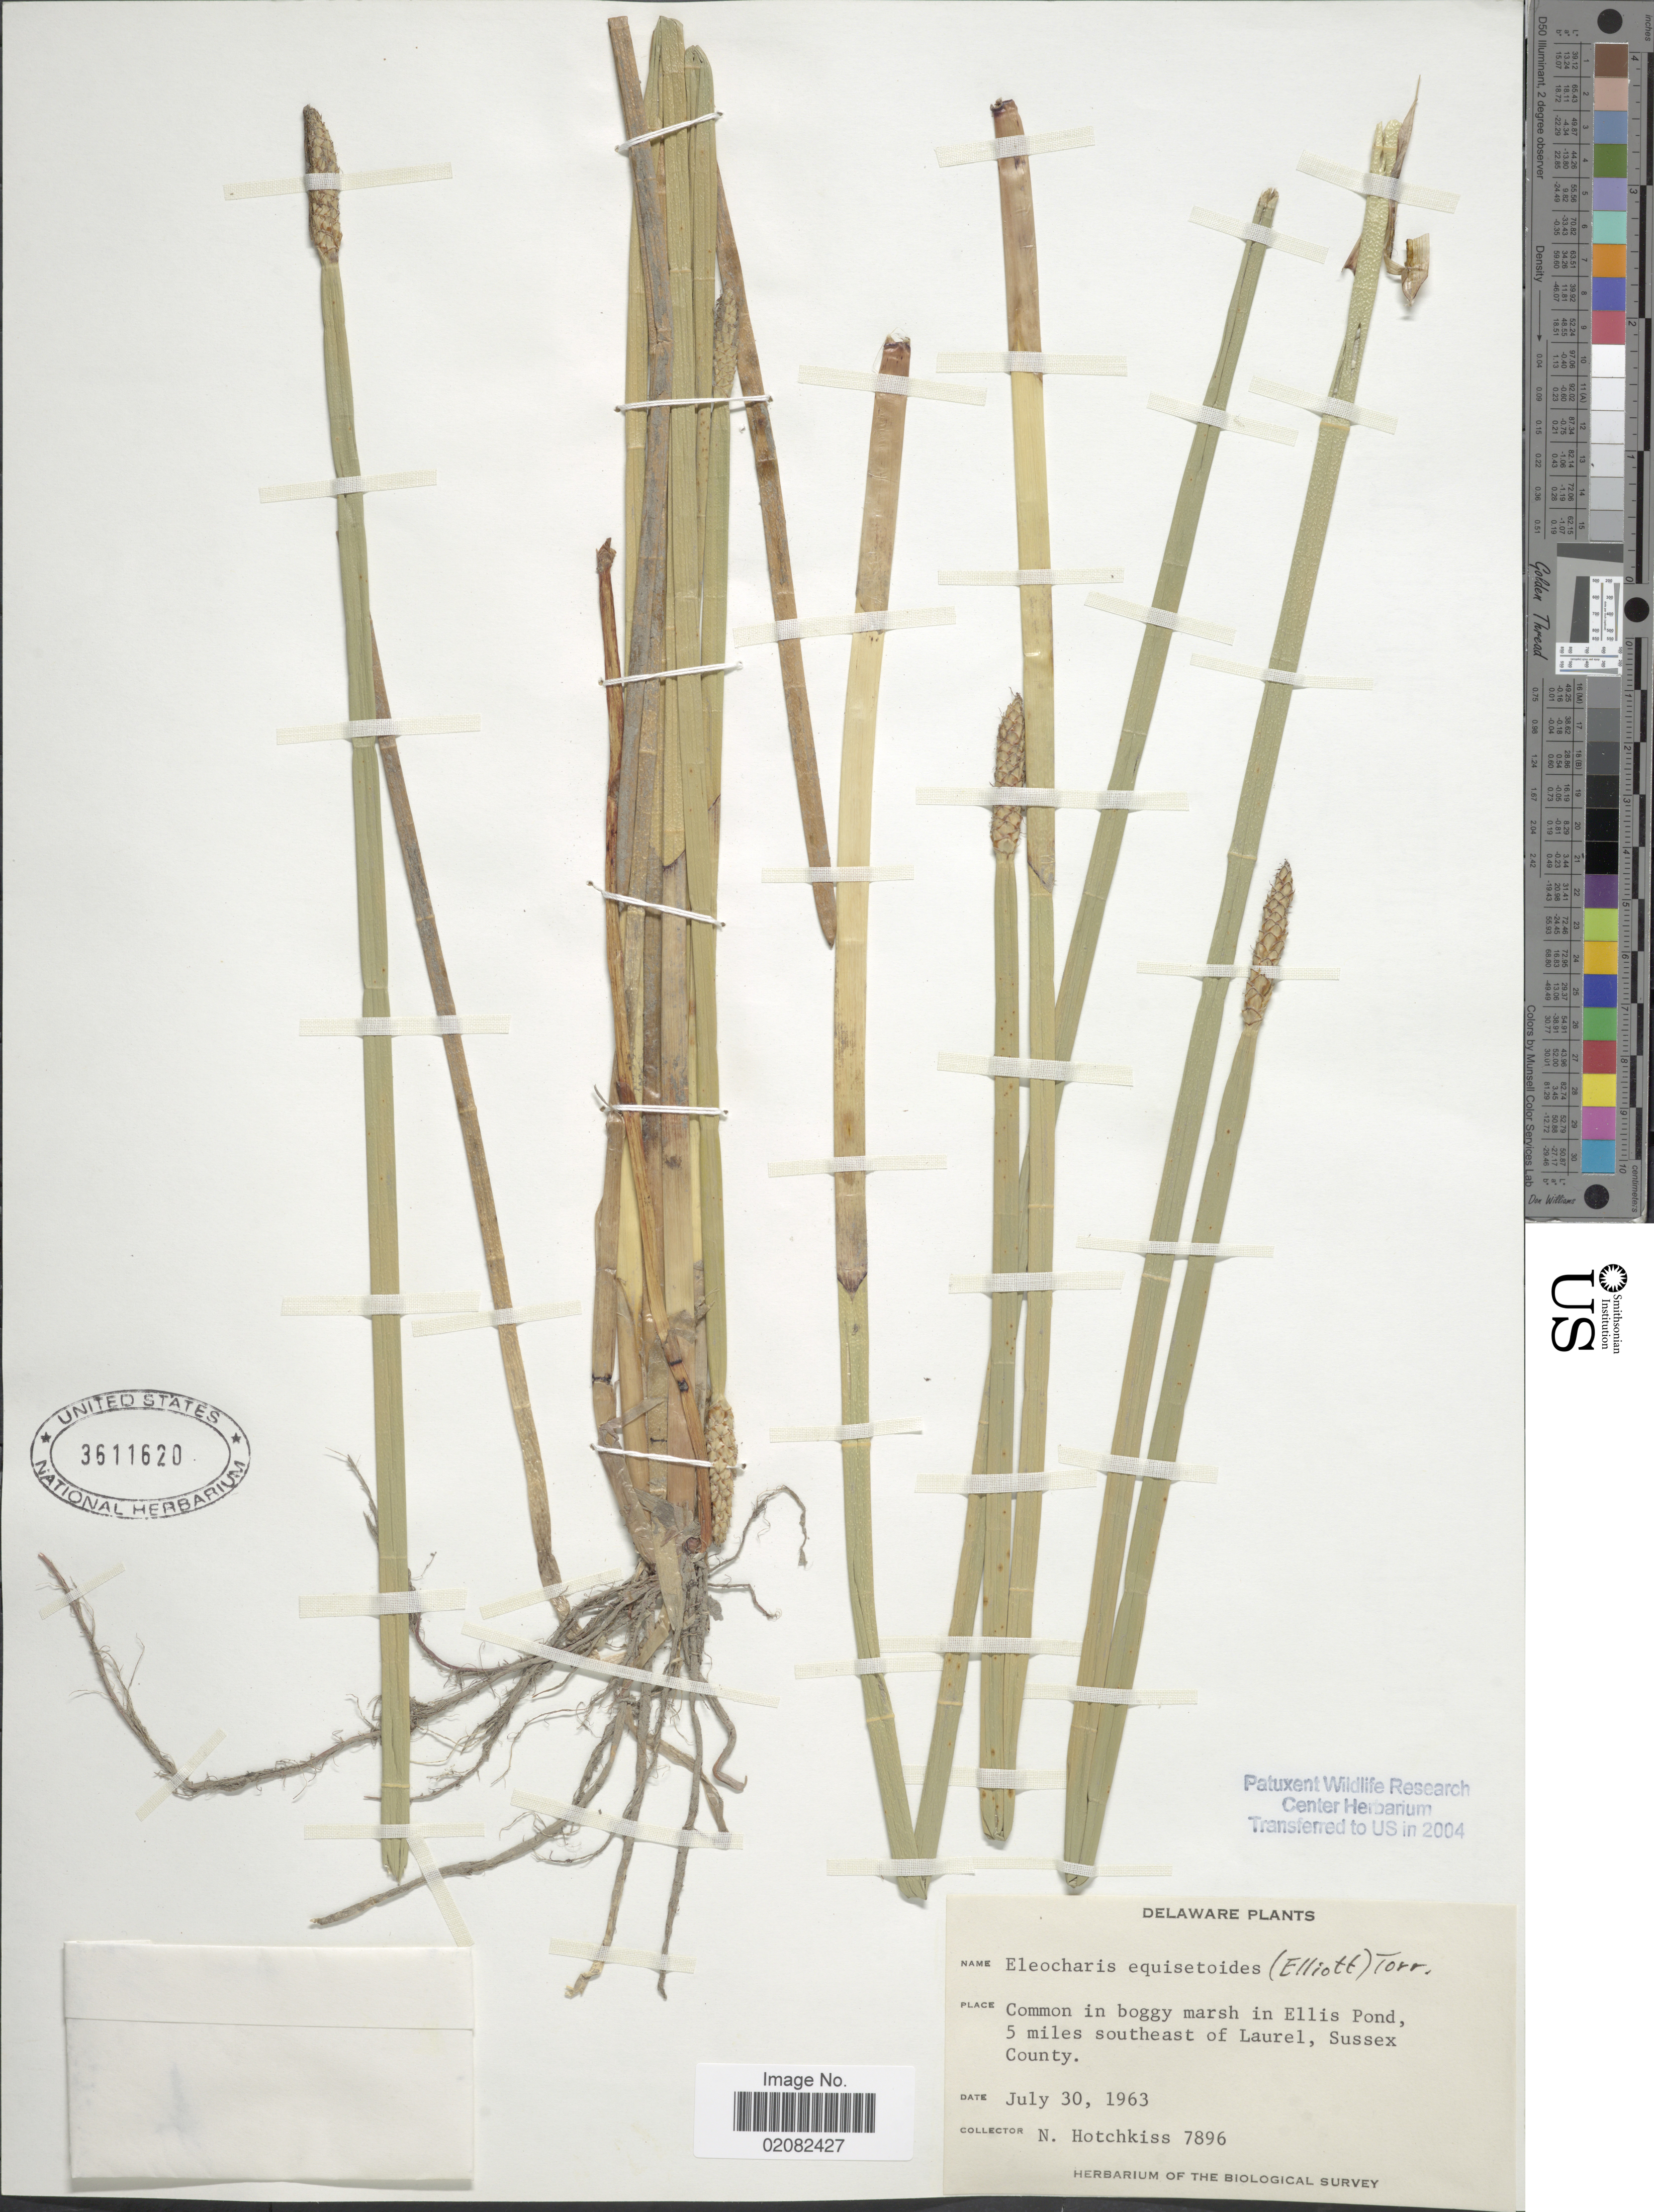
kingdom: Plantae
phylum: Tracheophyta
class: Liliopsida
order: Poales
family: Cyperaceae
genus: Eleocharis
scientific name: Eleocharis equisetoides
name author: (Elliott) Torr.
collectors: N. Hotchkiss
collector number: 7896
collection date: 1963-07-30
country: United States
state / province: Delaware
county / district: Sussex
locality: Ellis Pond, 5 miles southeast of Laurel, Sussex County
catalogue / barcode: US 3611620